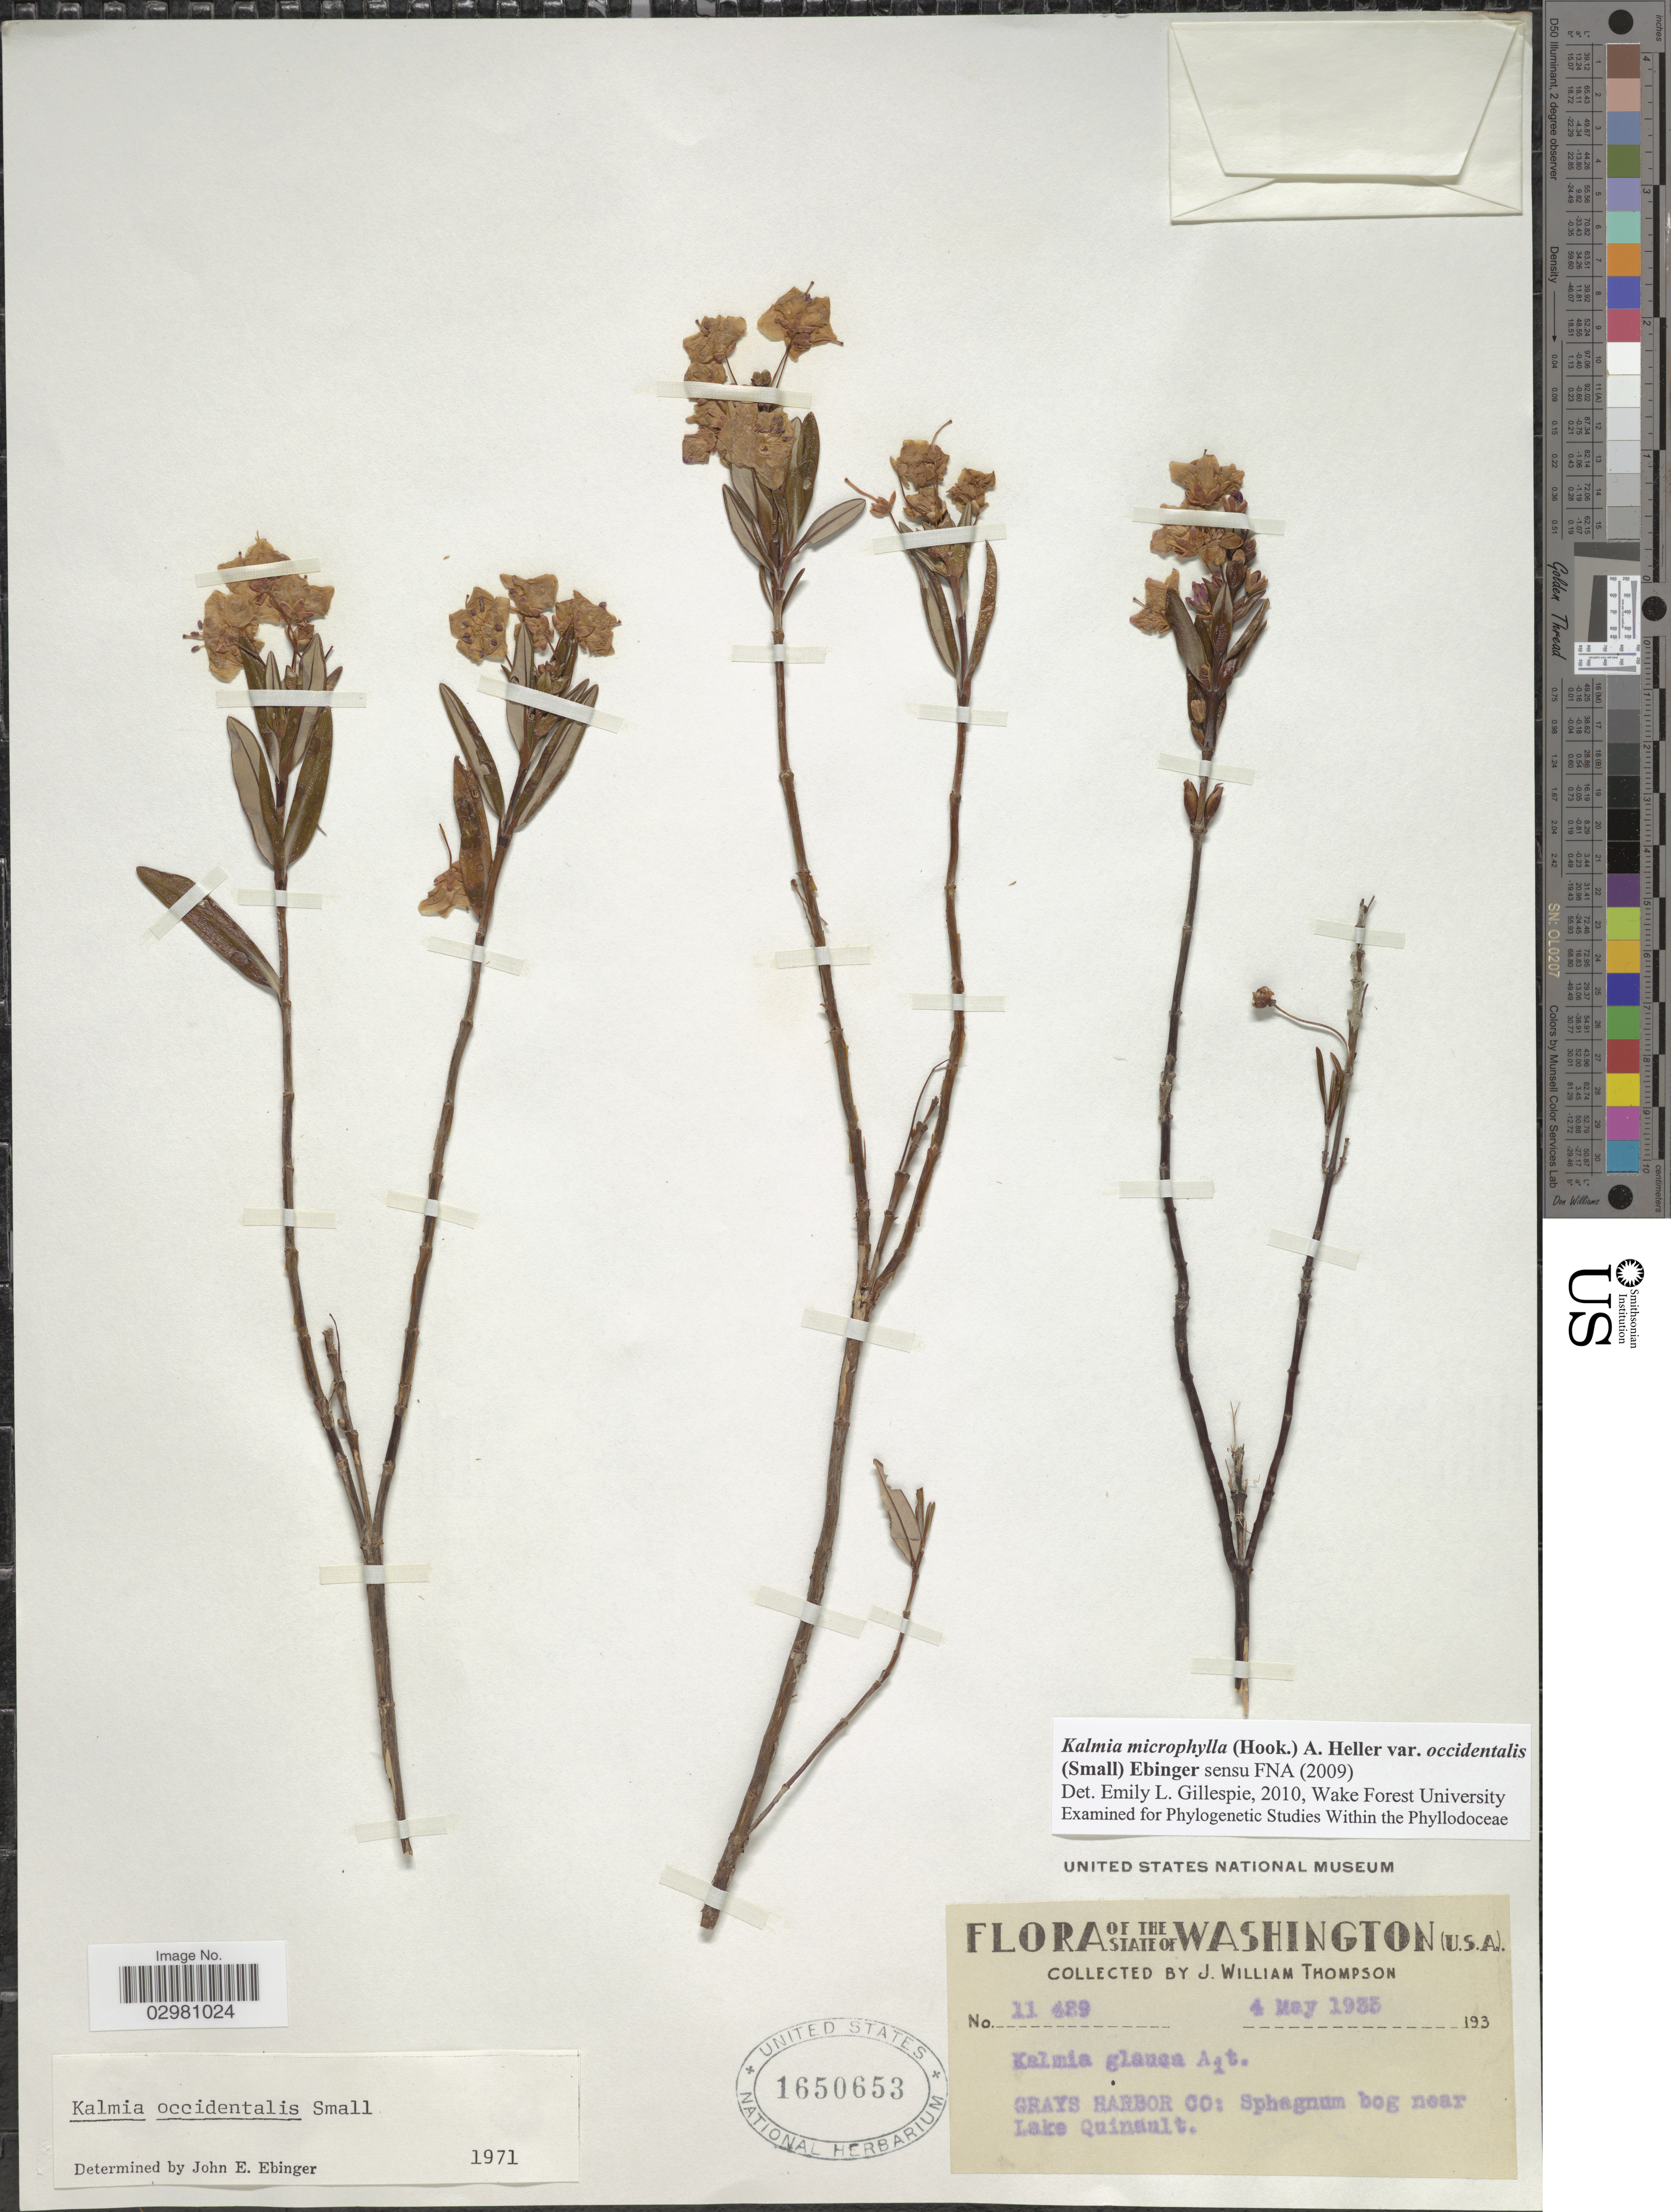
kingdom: Plantae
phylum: Tracheophyta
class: Magnoliopsida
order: Ericales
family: Ericaceae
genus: Kalmia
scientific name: Kalmia microphylla var. occidentalis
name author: (Small) Ebinger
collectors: J. W. Thompson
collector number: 11489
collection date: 1933-05-04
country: United States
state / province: Washington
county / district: Grays Harbor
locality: Grays Harbor Co: Sphagnum bog near Lake Quinault.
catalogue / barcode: US 1650653